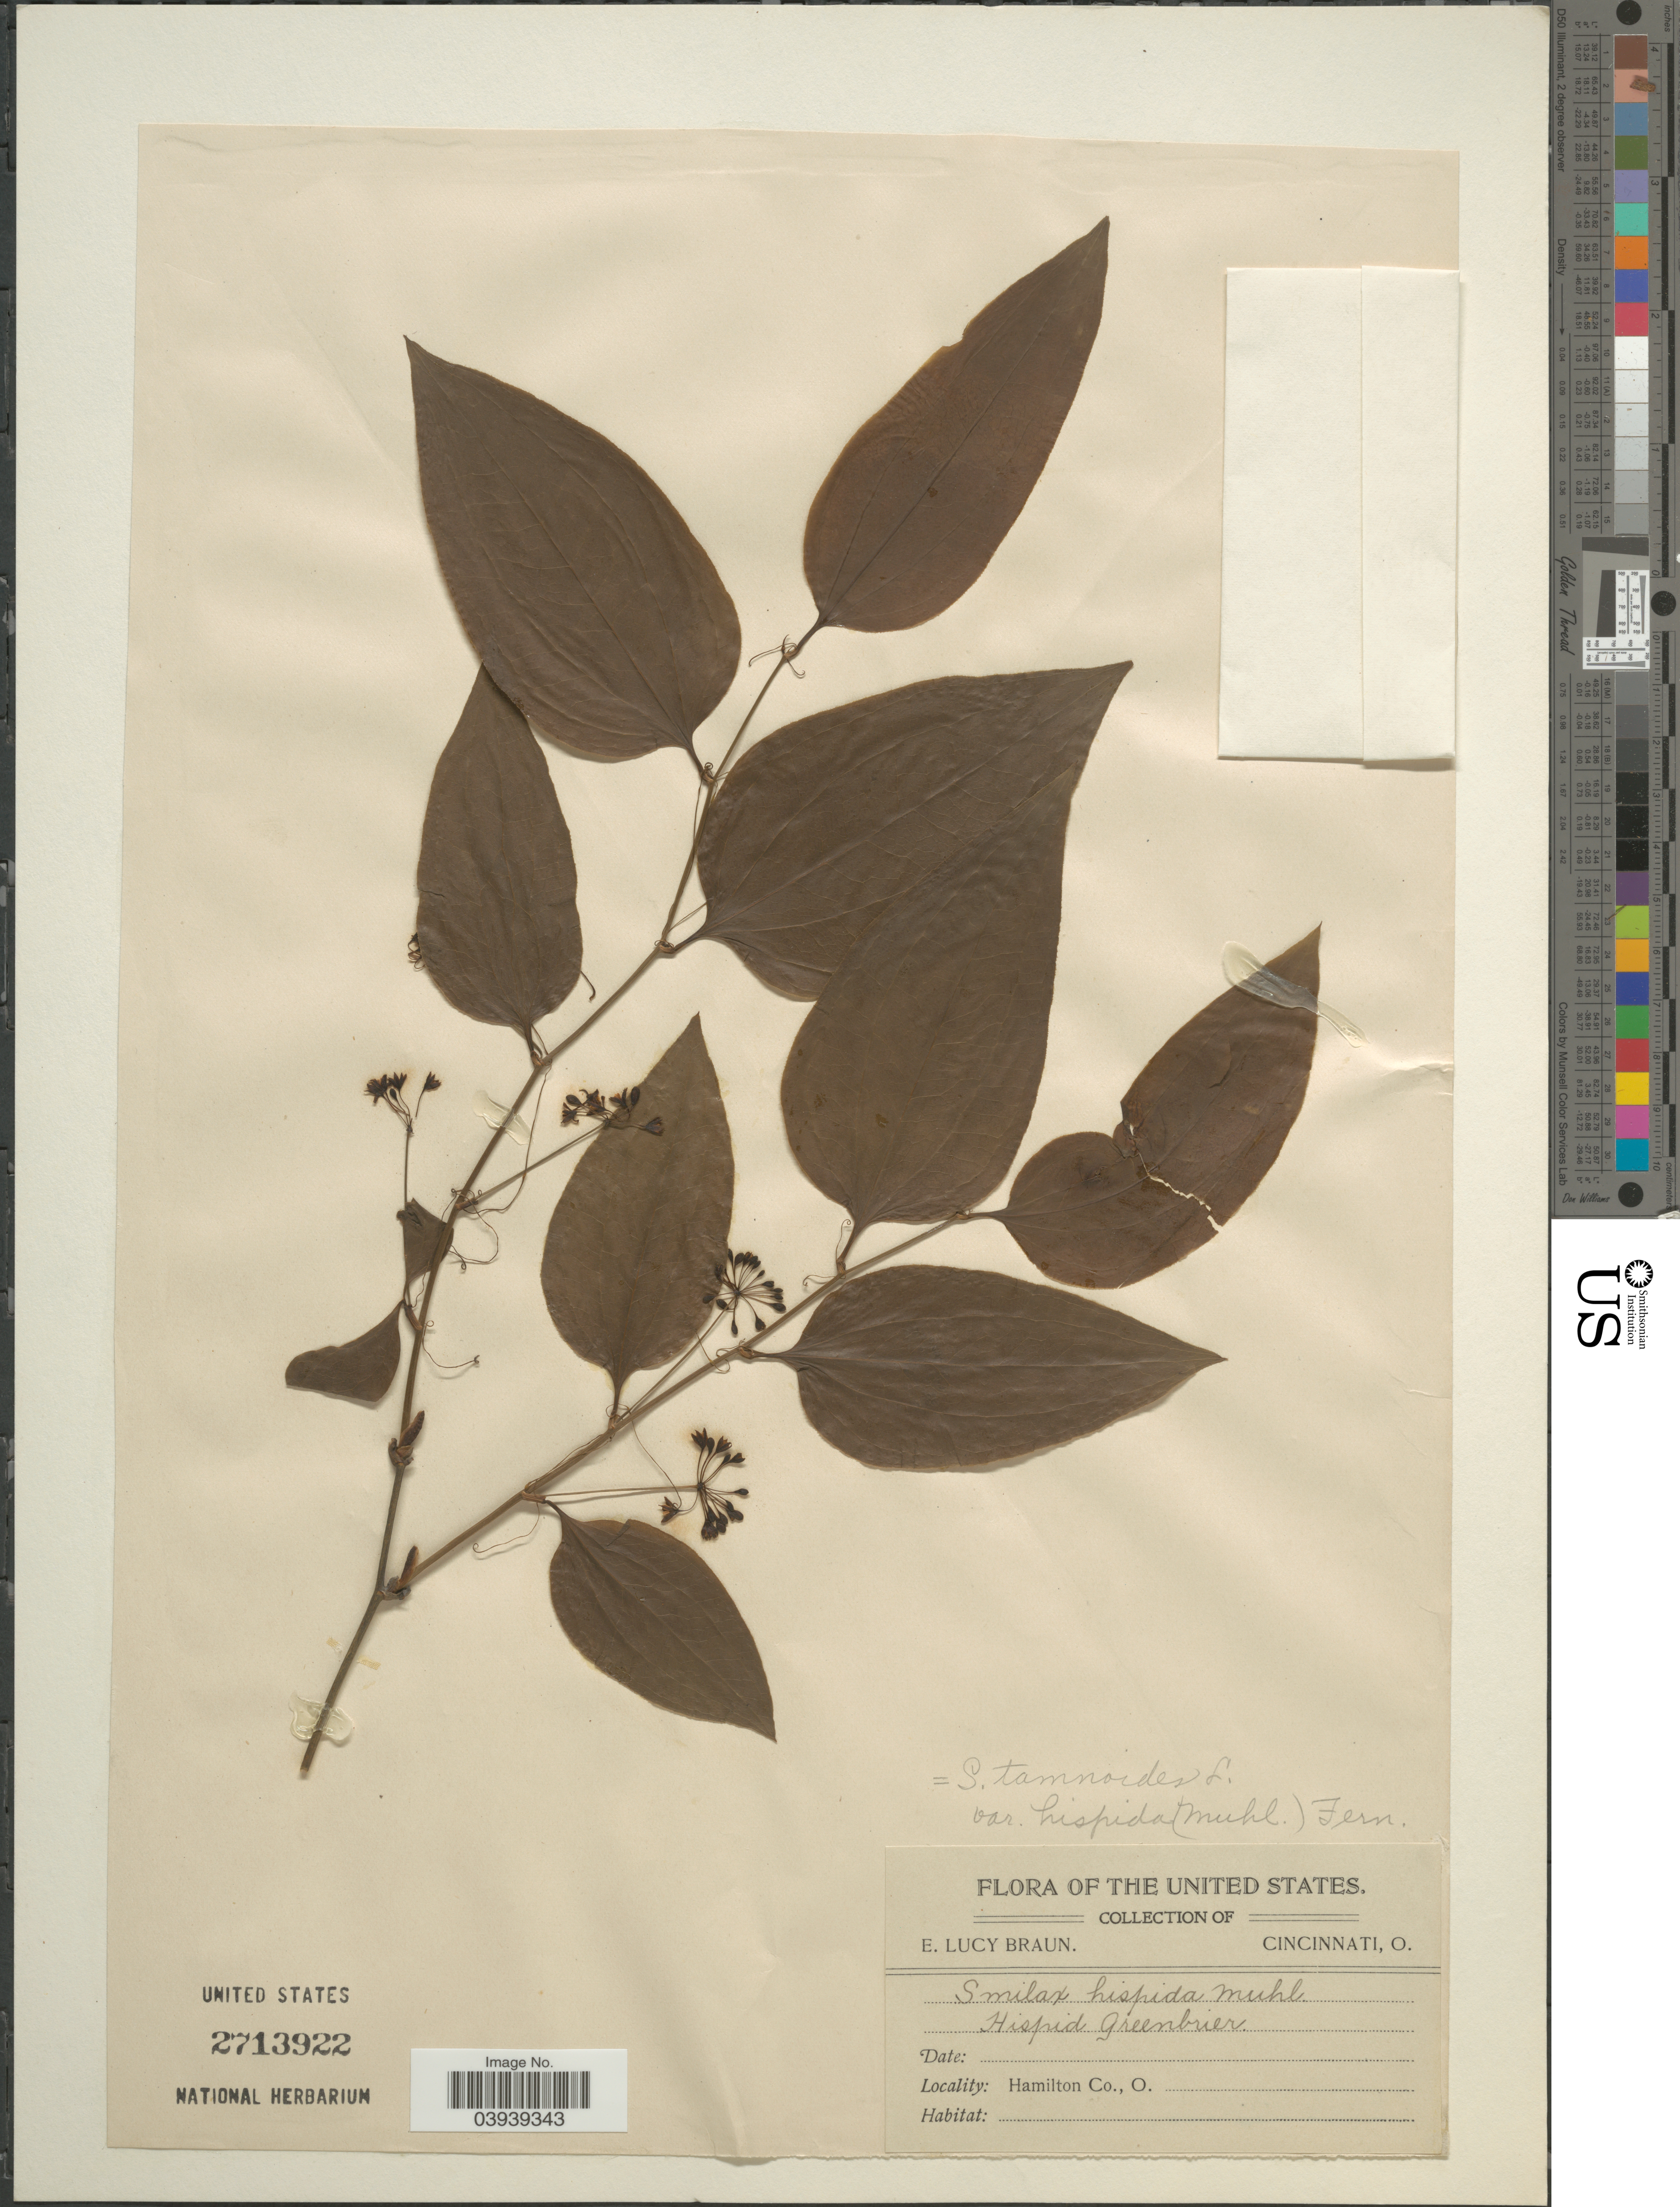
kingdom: Plantae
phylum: Tracheophyta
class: Liliopsida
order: Liliales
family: Smilacaceae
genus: Smilax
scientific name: Smilax tamnoides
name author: L.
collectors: E. L. Braun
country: United States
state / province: Ohio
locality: Hamilton Co.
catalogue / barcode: US 2713922